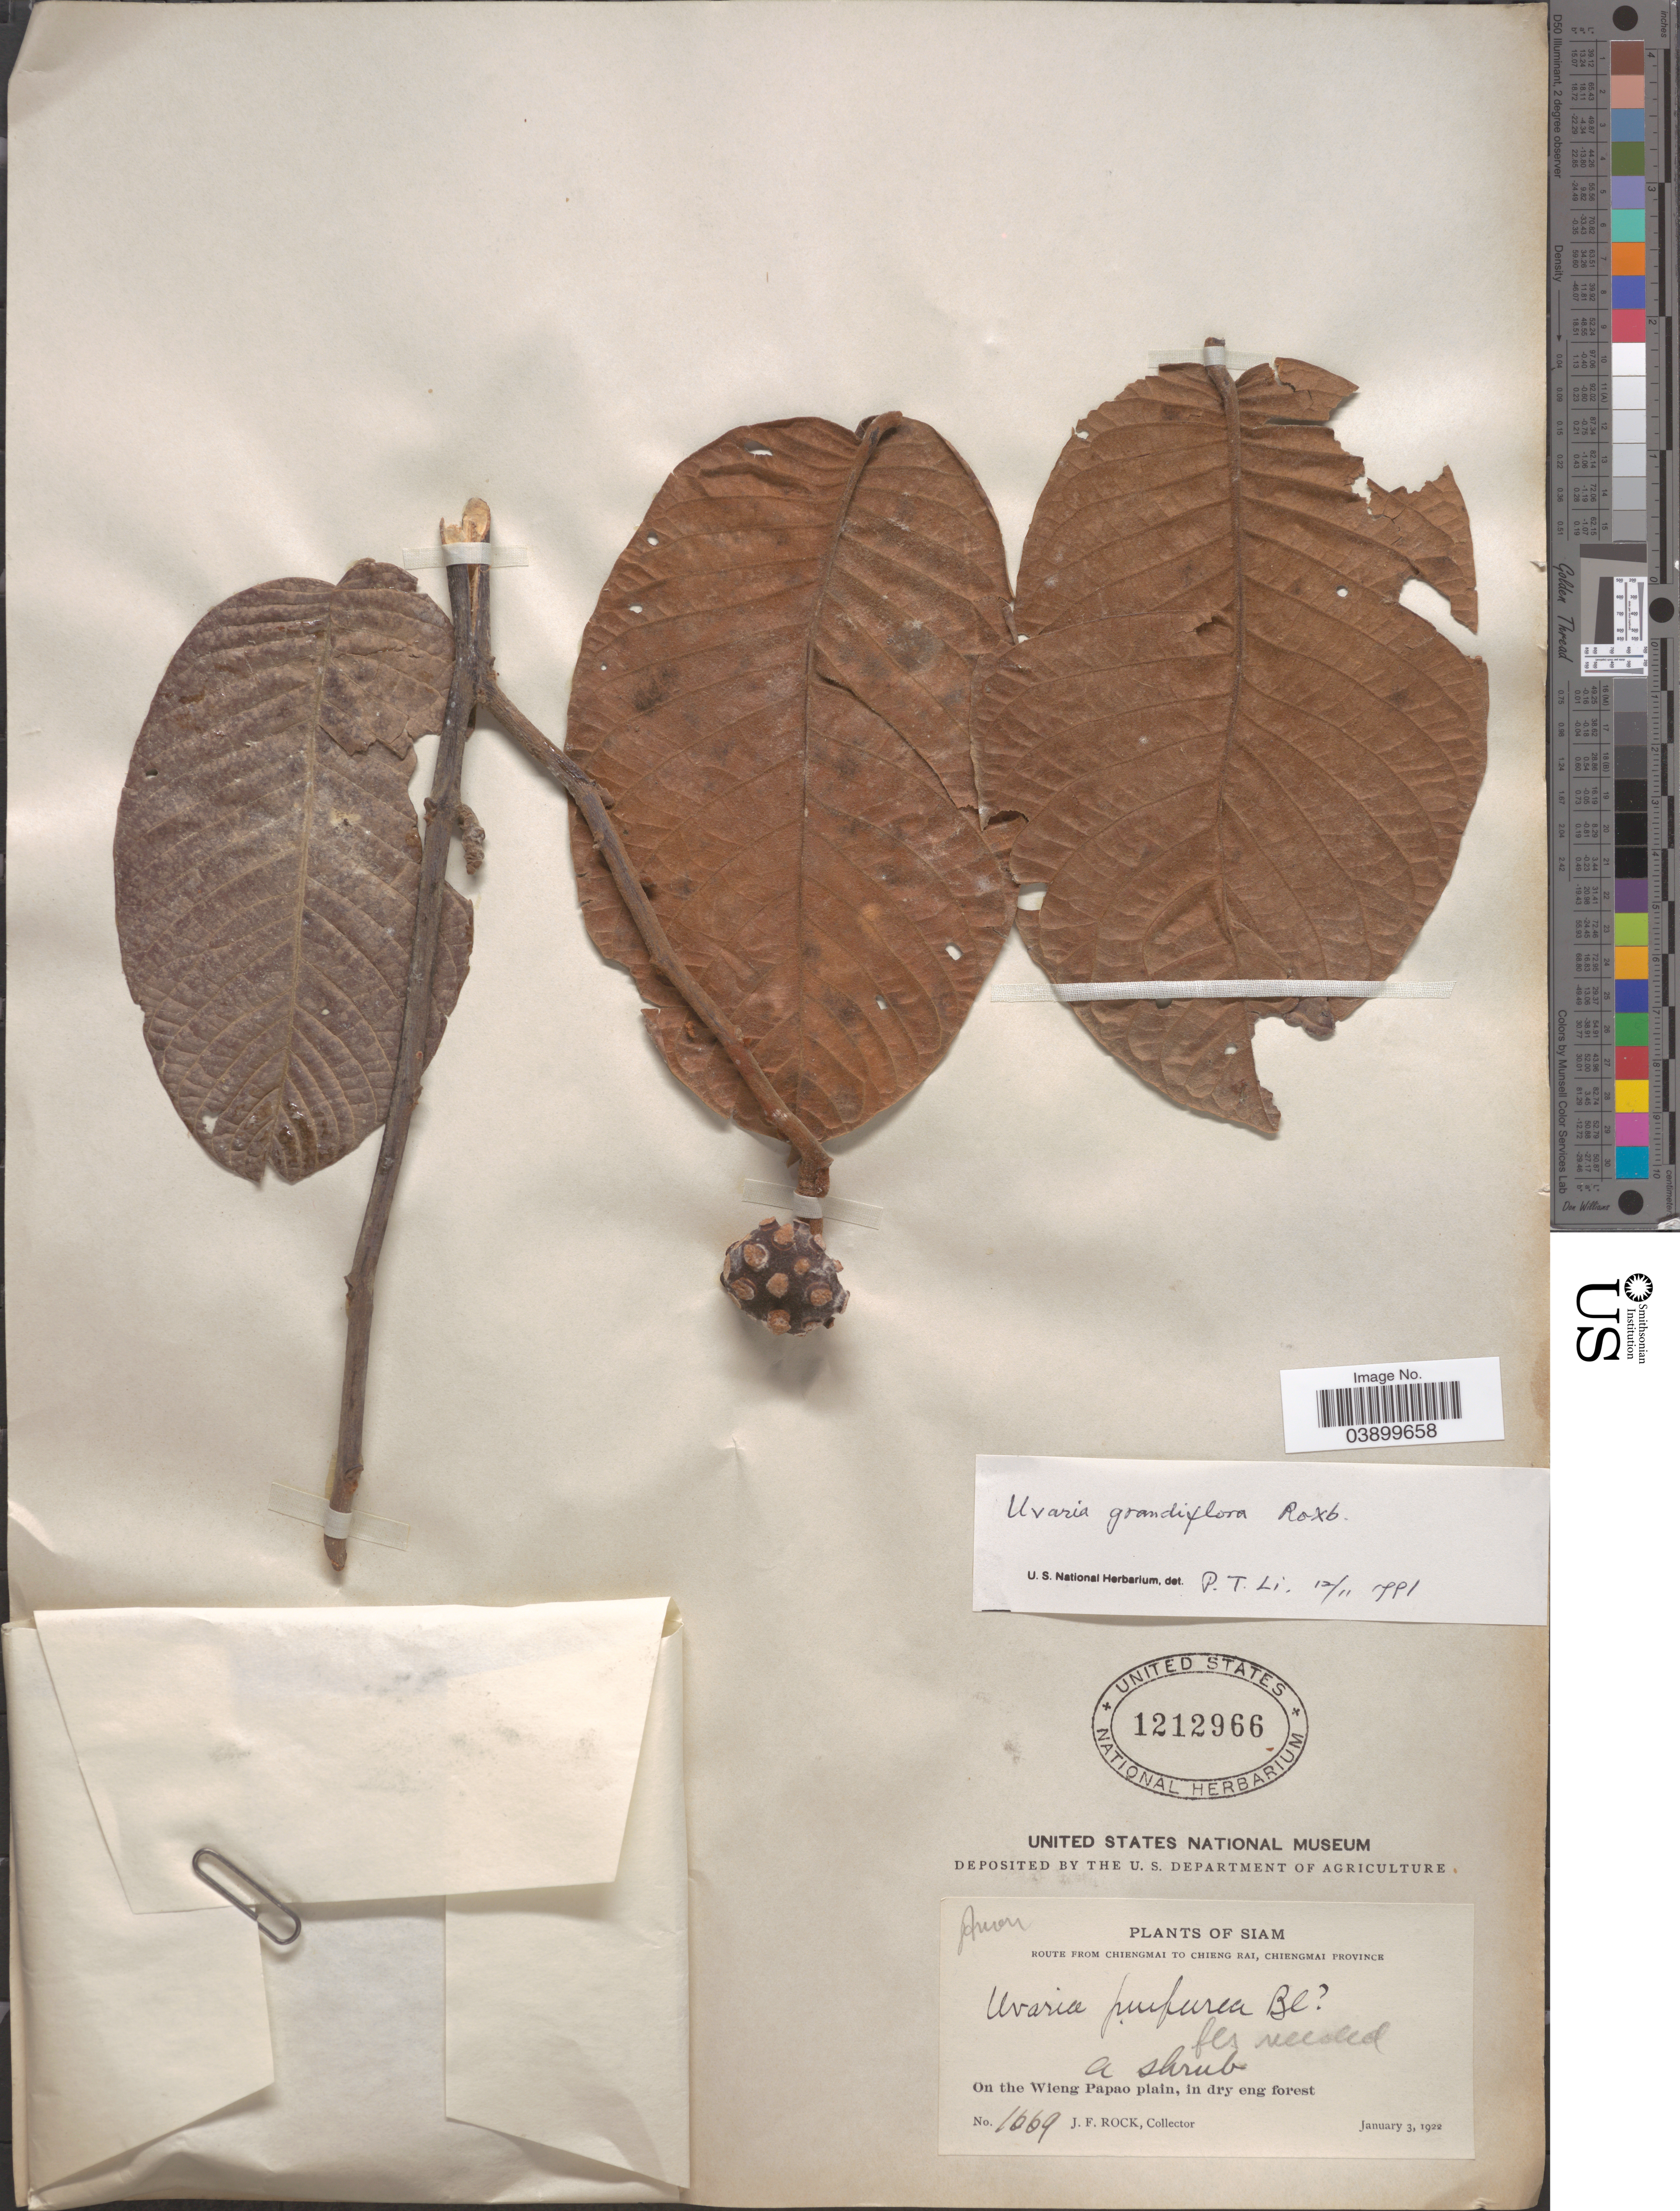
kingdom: Plantae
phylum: Tracheophyta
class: Magnoliopsida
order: Magnoliales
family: Annonaceae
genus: Uvaria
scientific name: Uvaria purpurea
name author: Blume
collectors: J. Rock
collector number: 1669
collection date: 1922-01-03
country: Thailand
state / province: Chiang Mai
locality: Siam. Route from Chiengmai to Chieng Rai. On the Wieng Papao plain.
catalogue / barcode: US 1212966